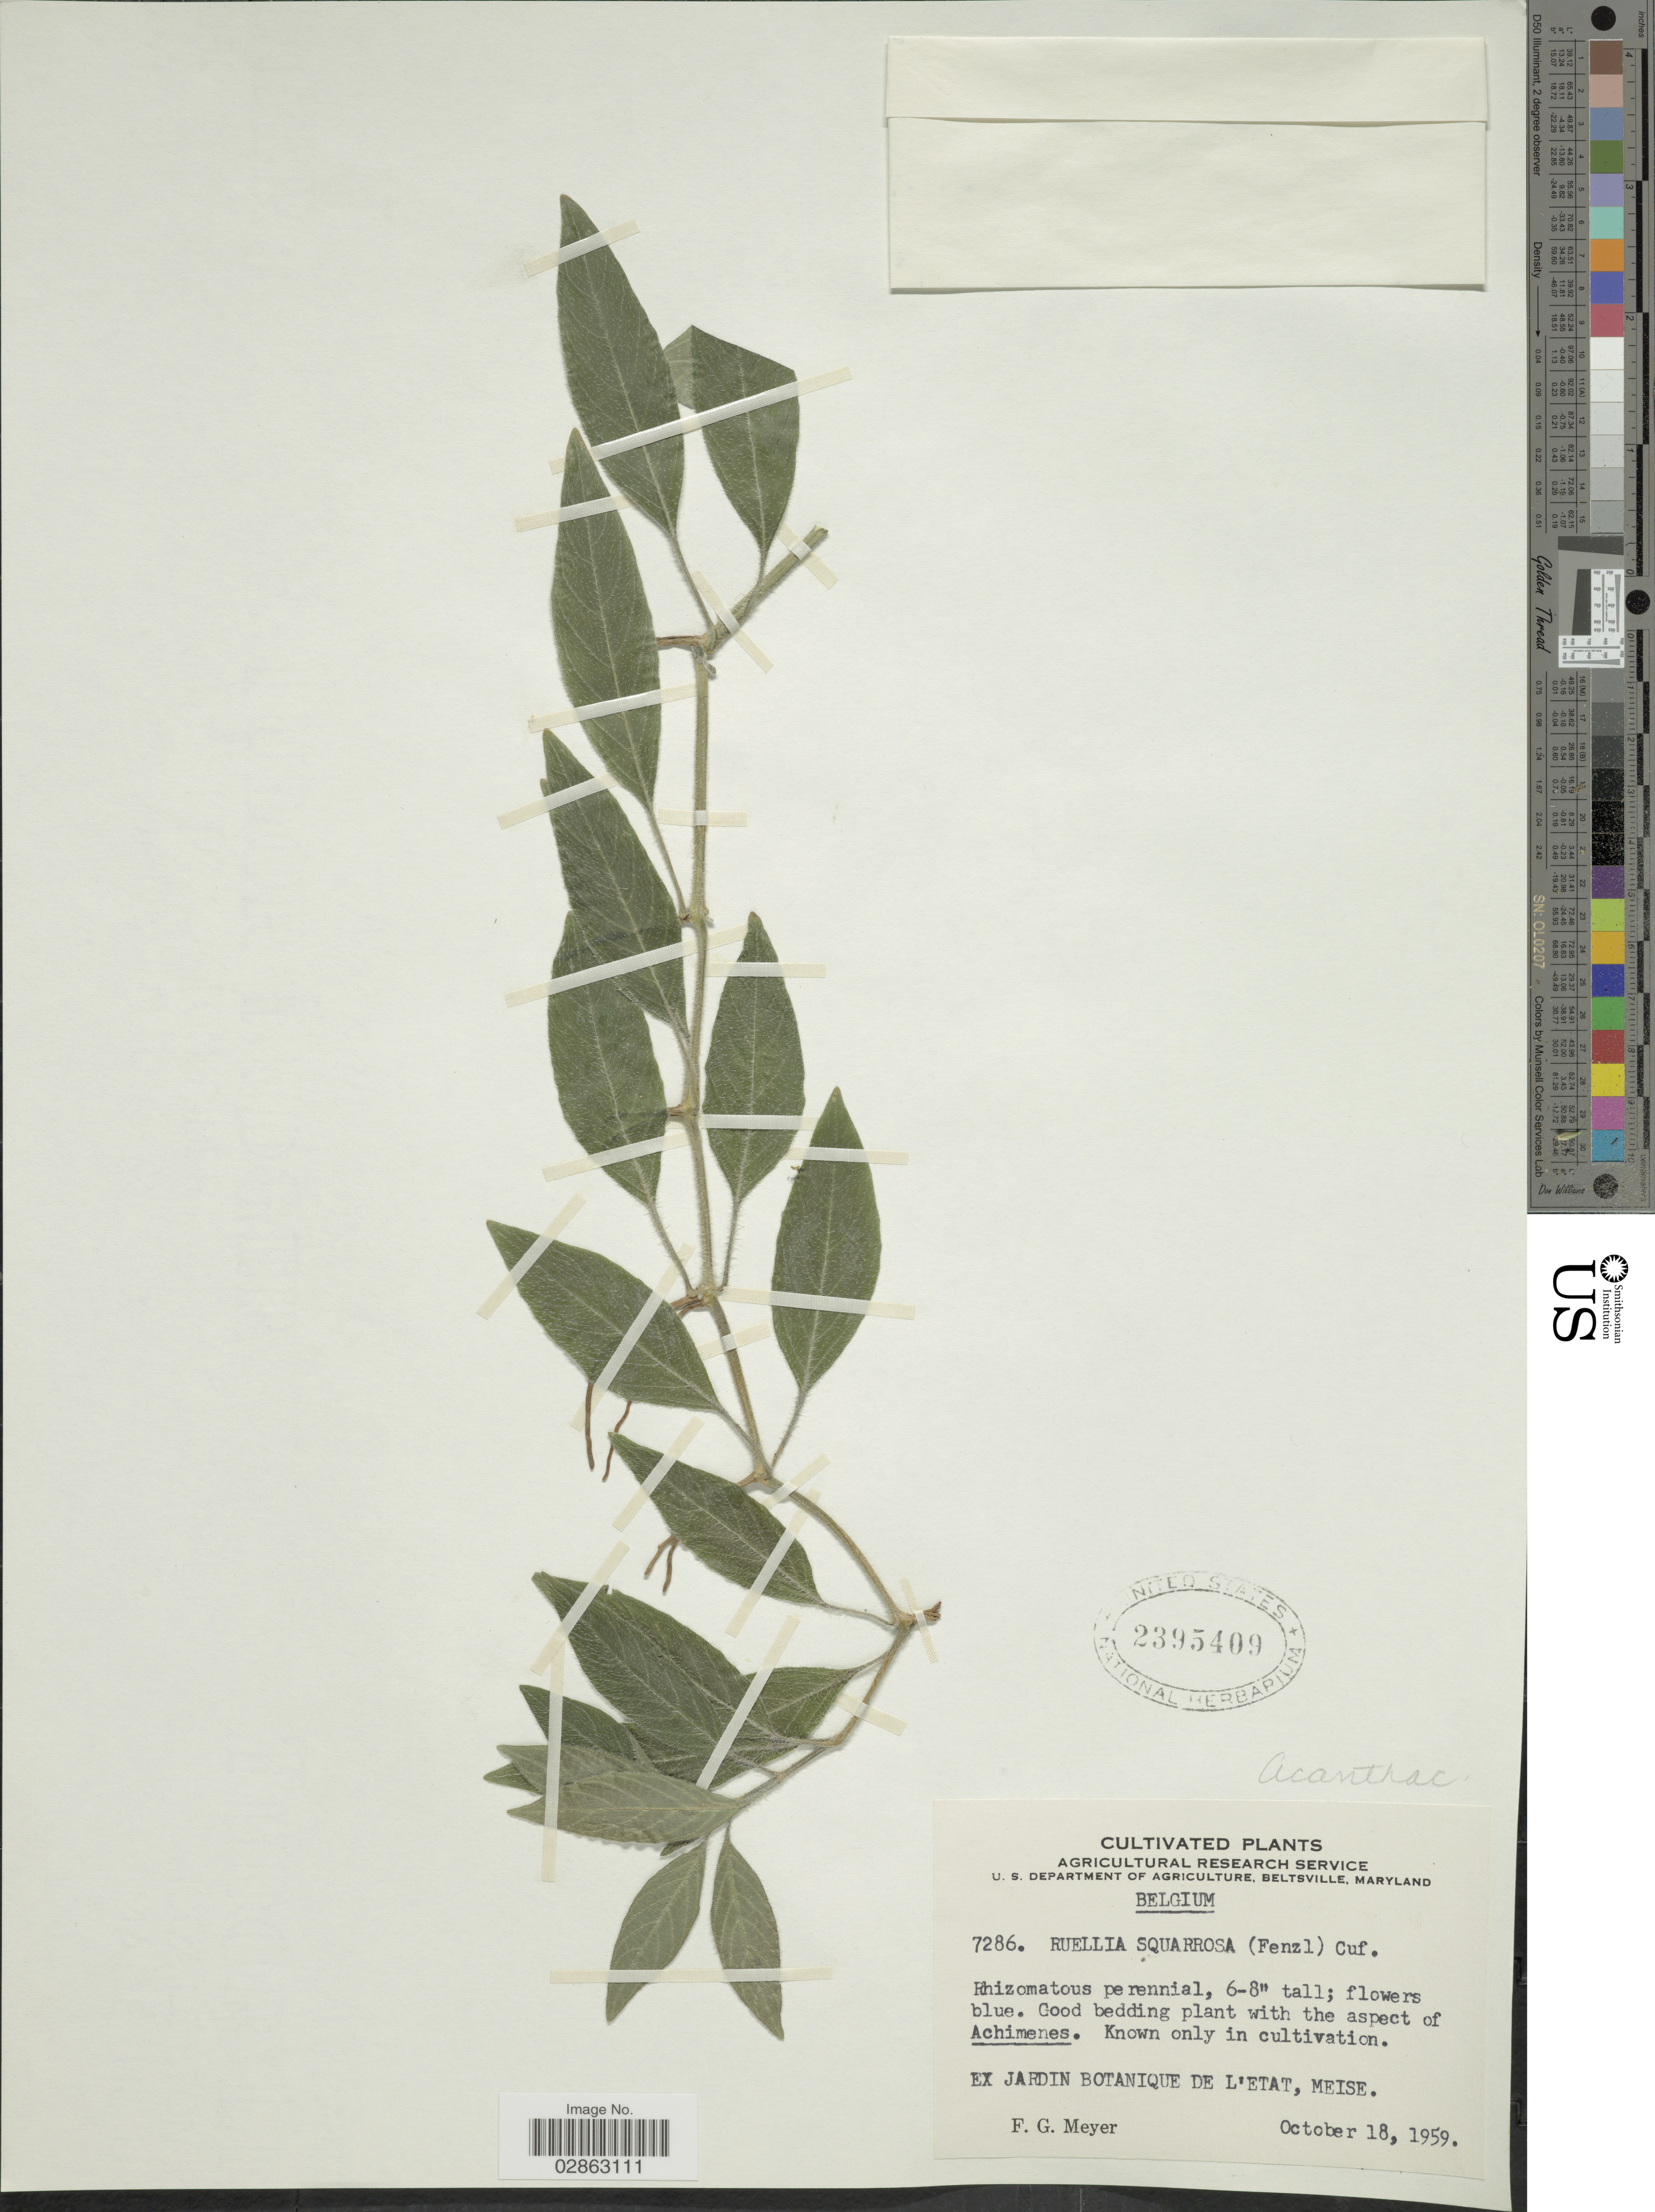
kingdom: Plantae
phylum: Tracheophyta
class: Magnoliopsida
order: Lamiales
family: Acanthaceae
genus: Ruellia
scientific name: Ruellia squarrosa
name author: Fenzl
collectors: F. G. Meyer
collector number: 7286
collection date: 1959-10-18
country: Belgium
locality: Jardin Botanique de l'Etat, Meise.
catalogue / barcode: US 2395409